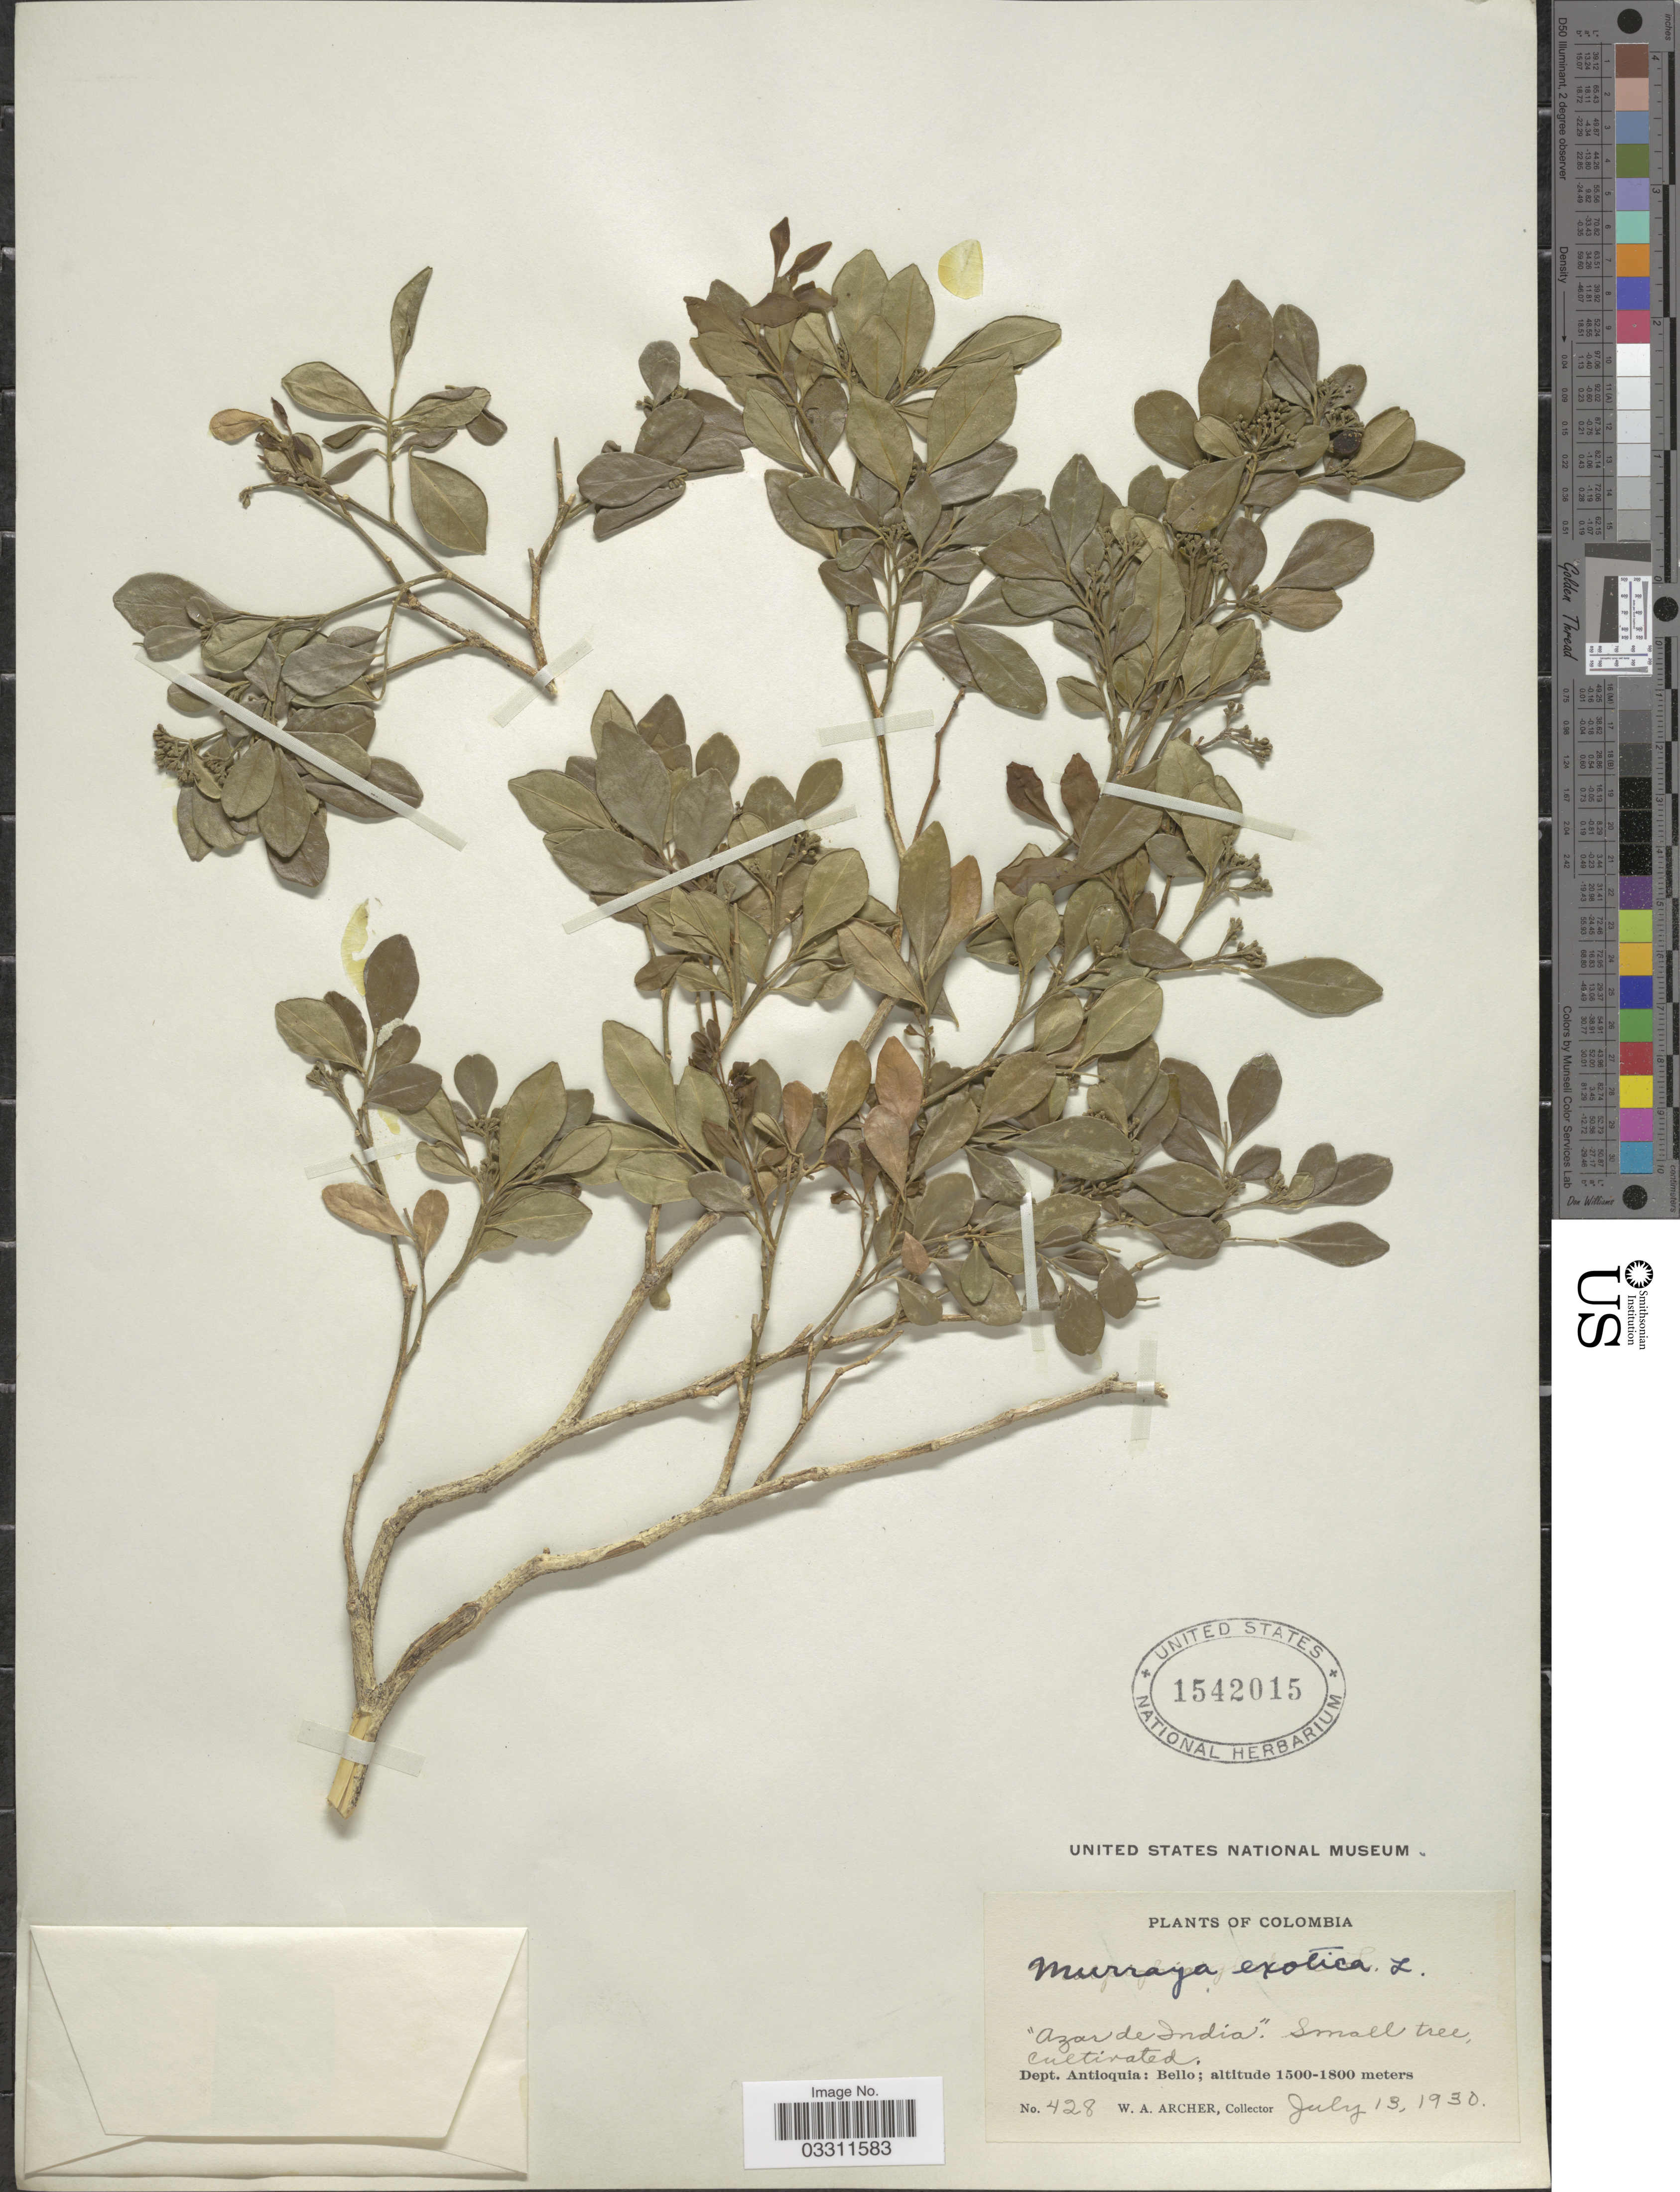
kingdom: Plantae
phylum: Tracheophyta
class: Magnoliopsida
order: Sapindales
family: Rutaceae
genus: Murraya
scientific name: Murraya paniculata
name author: (L.) Jack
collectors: W. Archer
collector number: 428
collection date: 1930-07-13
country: Colombia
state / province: Antioquia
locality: Dept. Antioquia: Bello.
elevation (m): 1500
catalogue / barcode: US 1542015